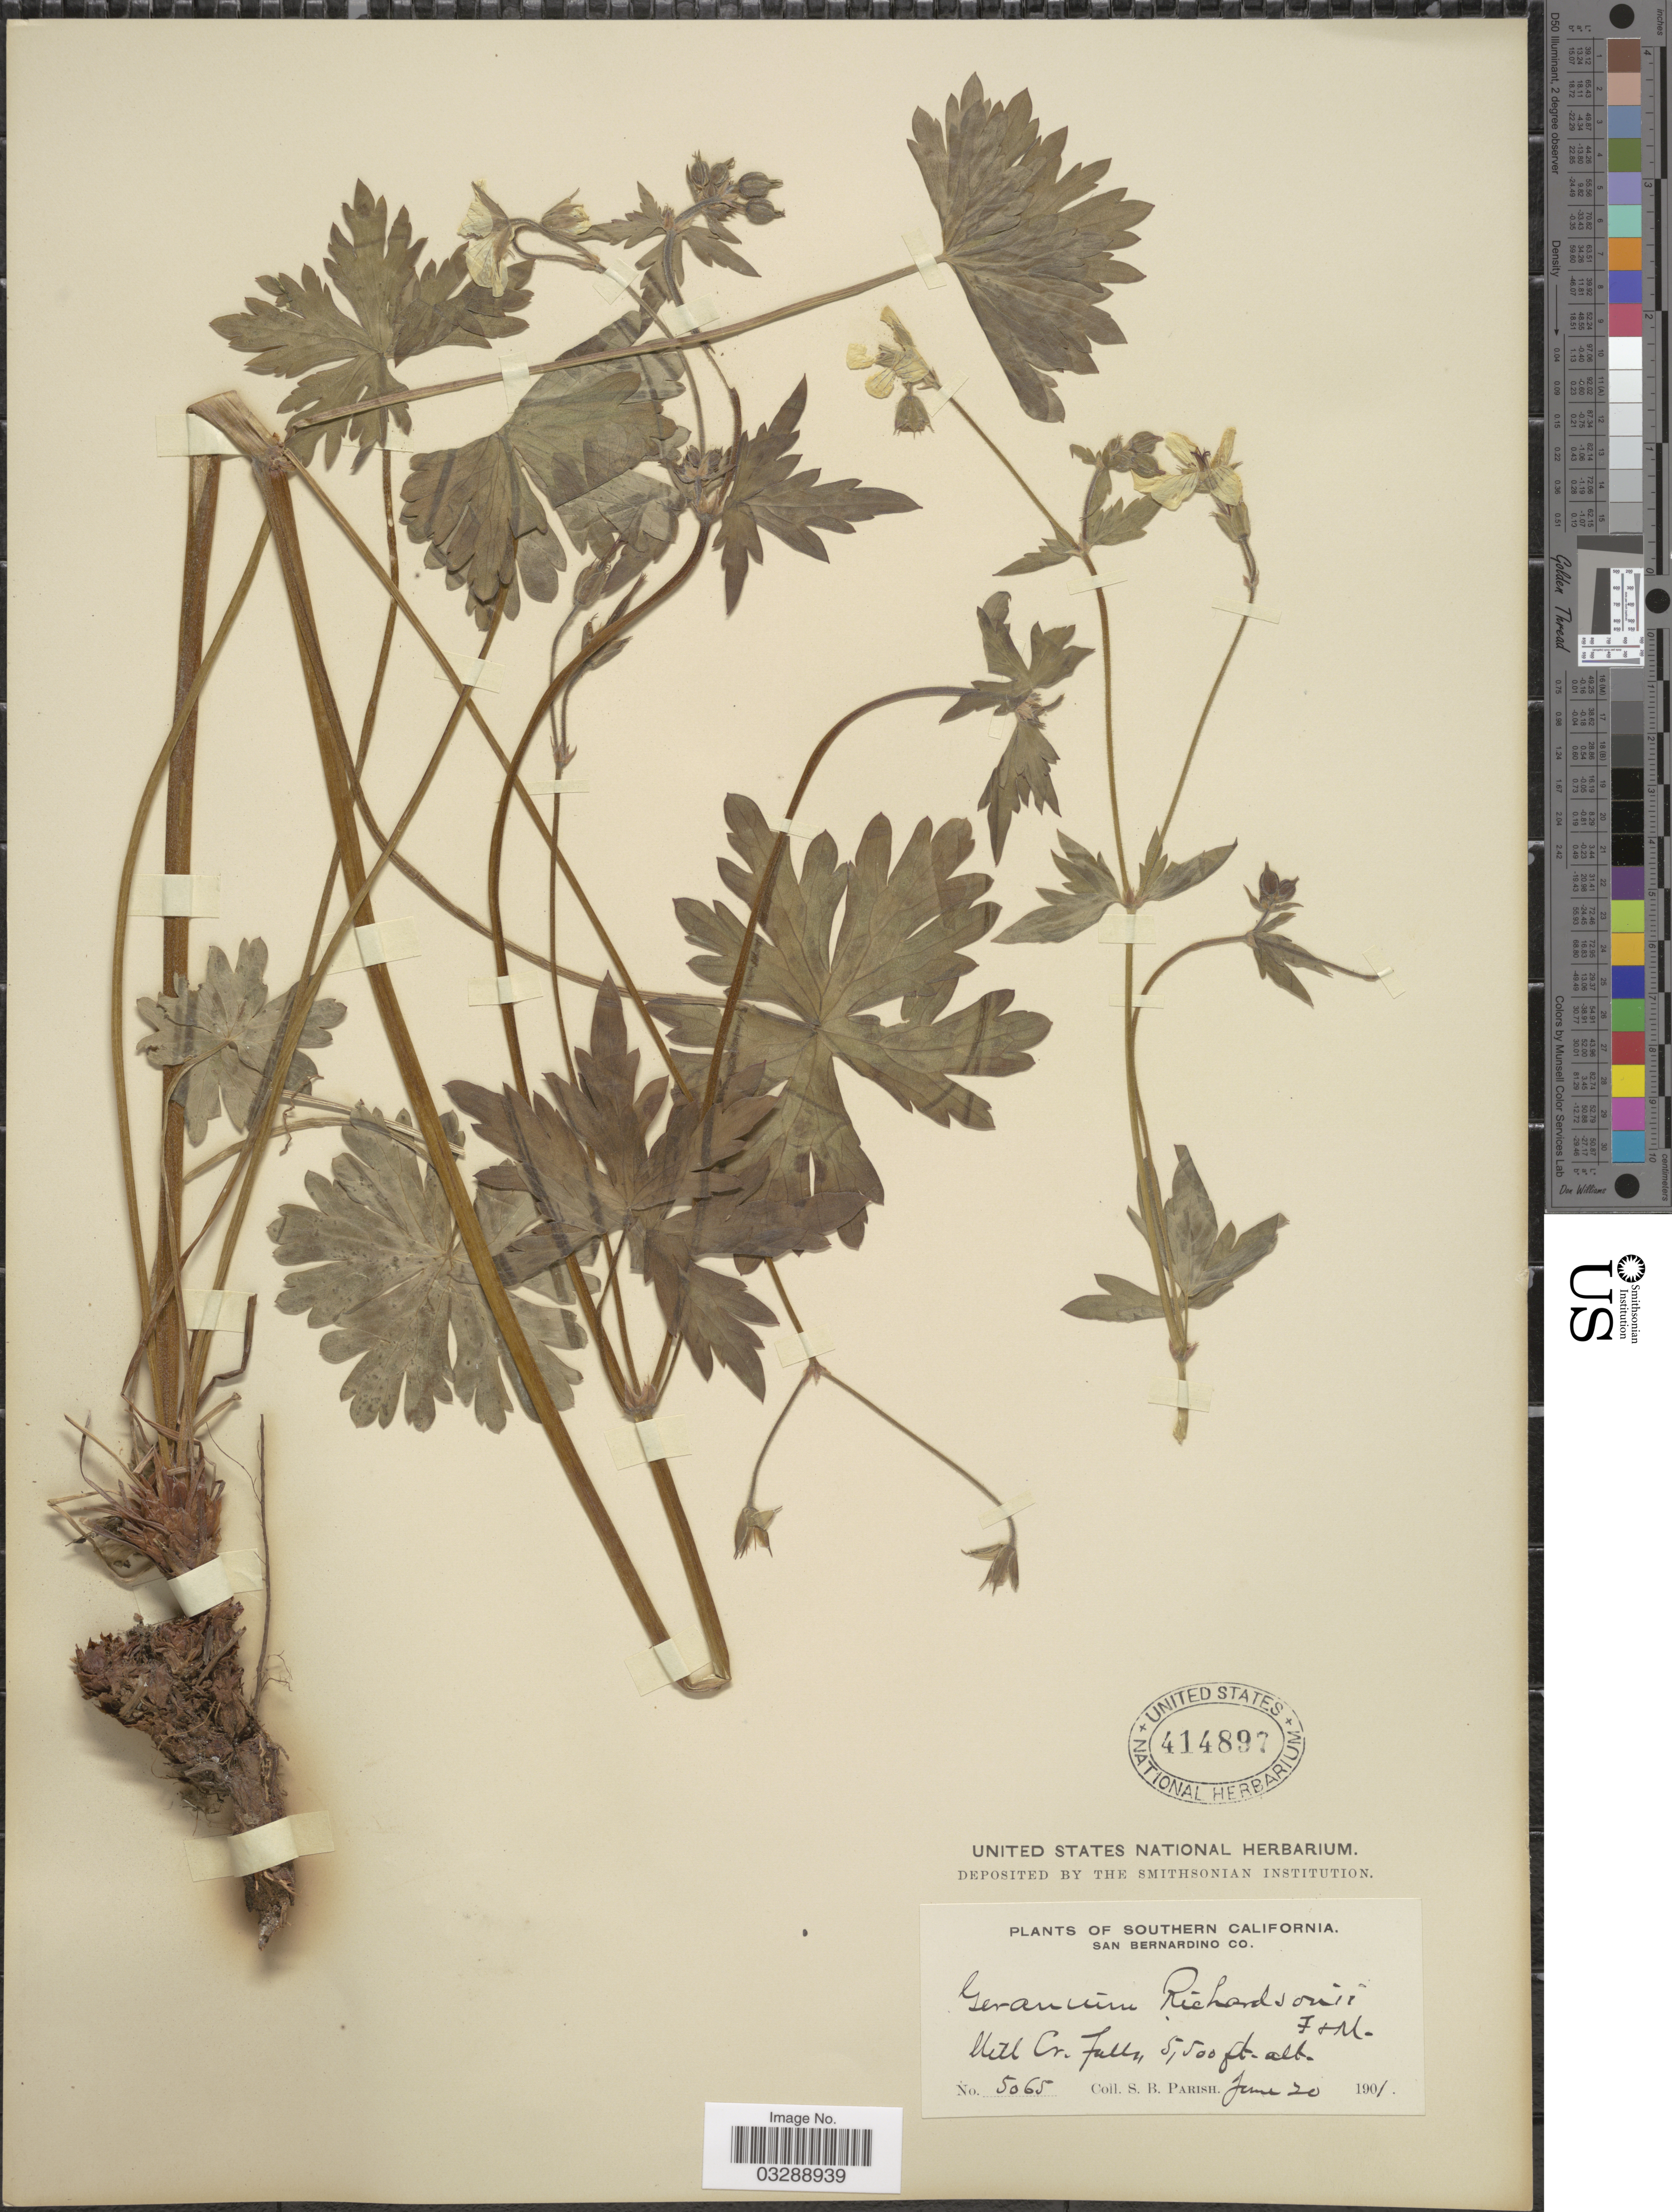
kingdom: Plantae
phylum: Tracheophyta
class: Magnoliopsida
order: Geraniales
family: Geraniaceae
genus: Geranium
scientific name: Geranium richardsonii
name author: Fisch. & Trautv.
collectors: S. B. Parish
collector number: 5065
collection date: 1901-06-20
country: United States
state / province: California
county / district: San Bernardino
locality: Southern California. San Bernardino Co. Mill Cr. Falls.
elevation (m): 1676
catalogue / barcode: US 414897